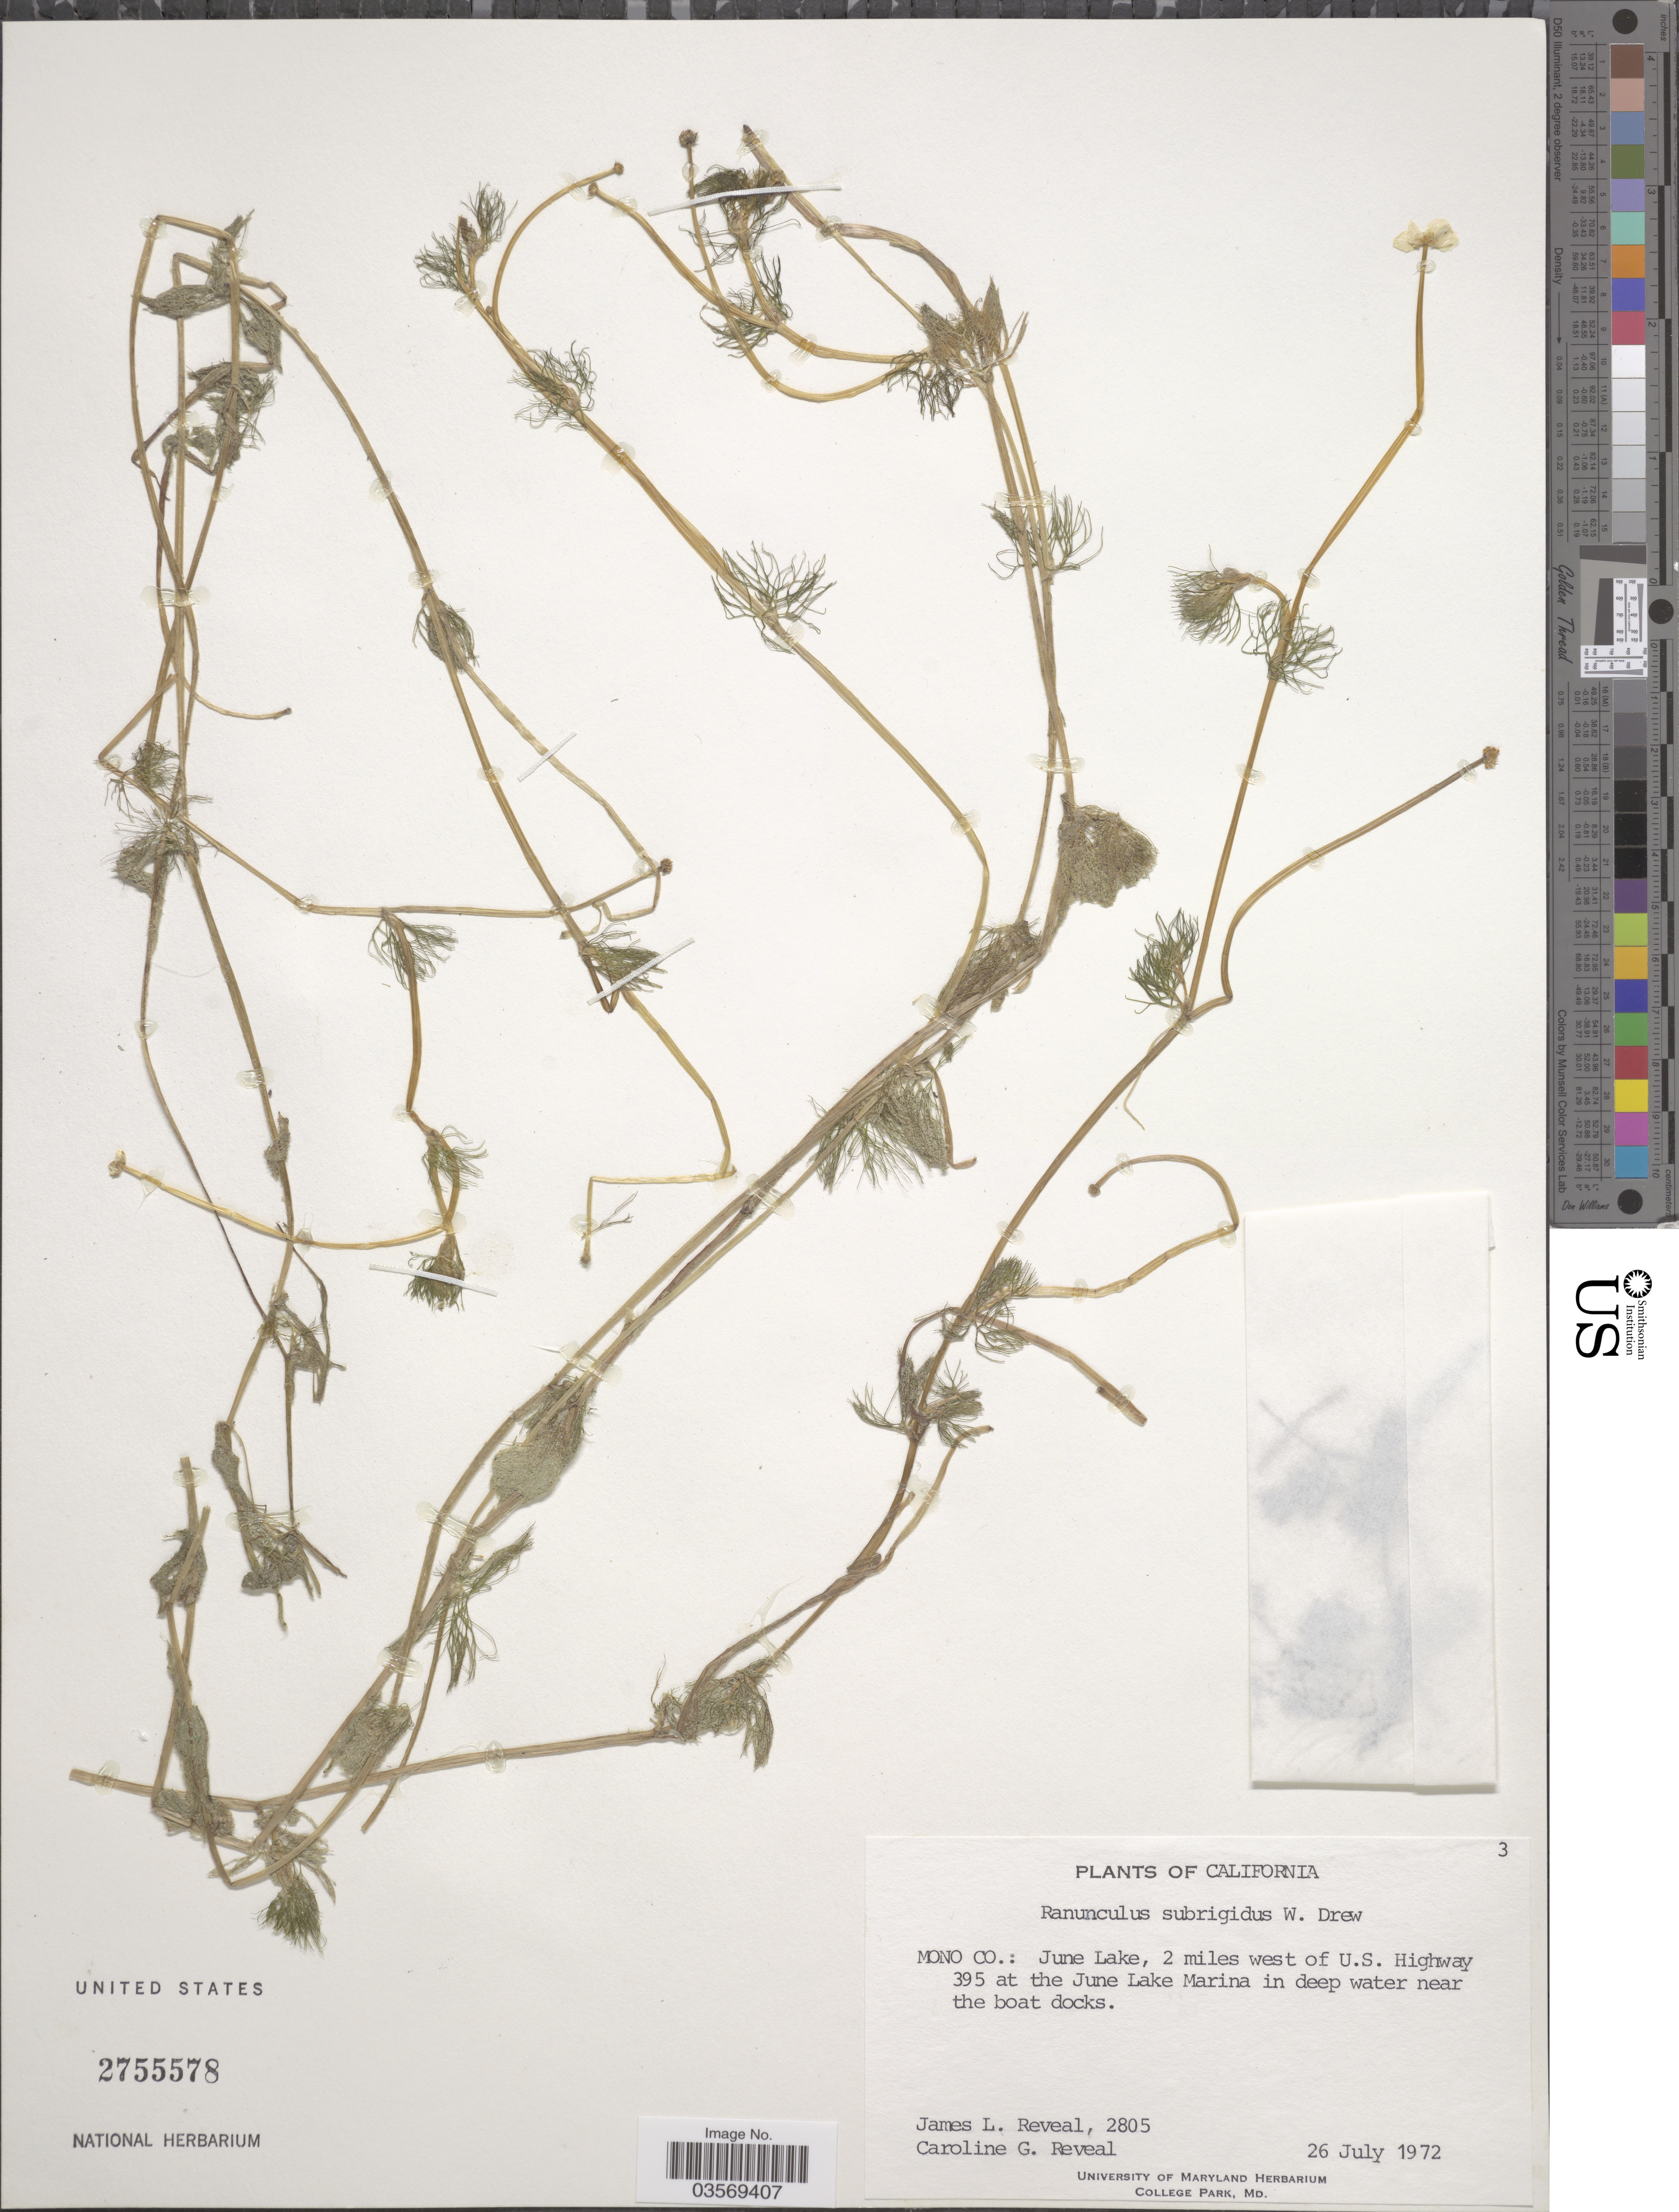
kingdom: Plantae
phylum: Tracheophyta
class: Magnoliopsida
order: Ranunculales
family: Ranunculaceae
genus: Ranunculus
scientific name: Ranunculus subrigidus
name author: W.B. Drew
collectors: J. L. Reveal & C. G. Reveal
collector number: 2805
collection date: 1972-07-26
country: United States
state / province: California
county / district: Mono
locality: Mono Co.: June Lake, 2 miles west of U.S. Highway 395 at the June Lake Marina in deep water near the boat docks.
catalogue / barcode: US 2755578